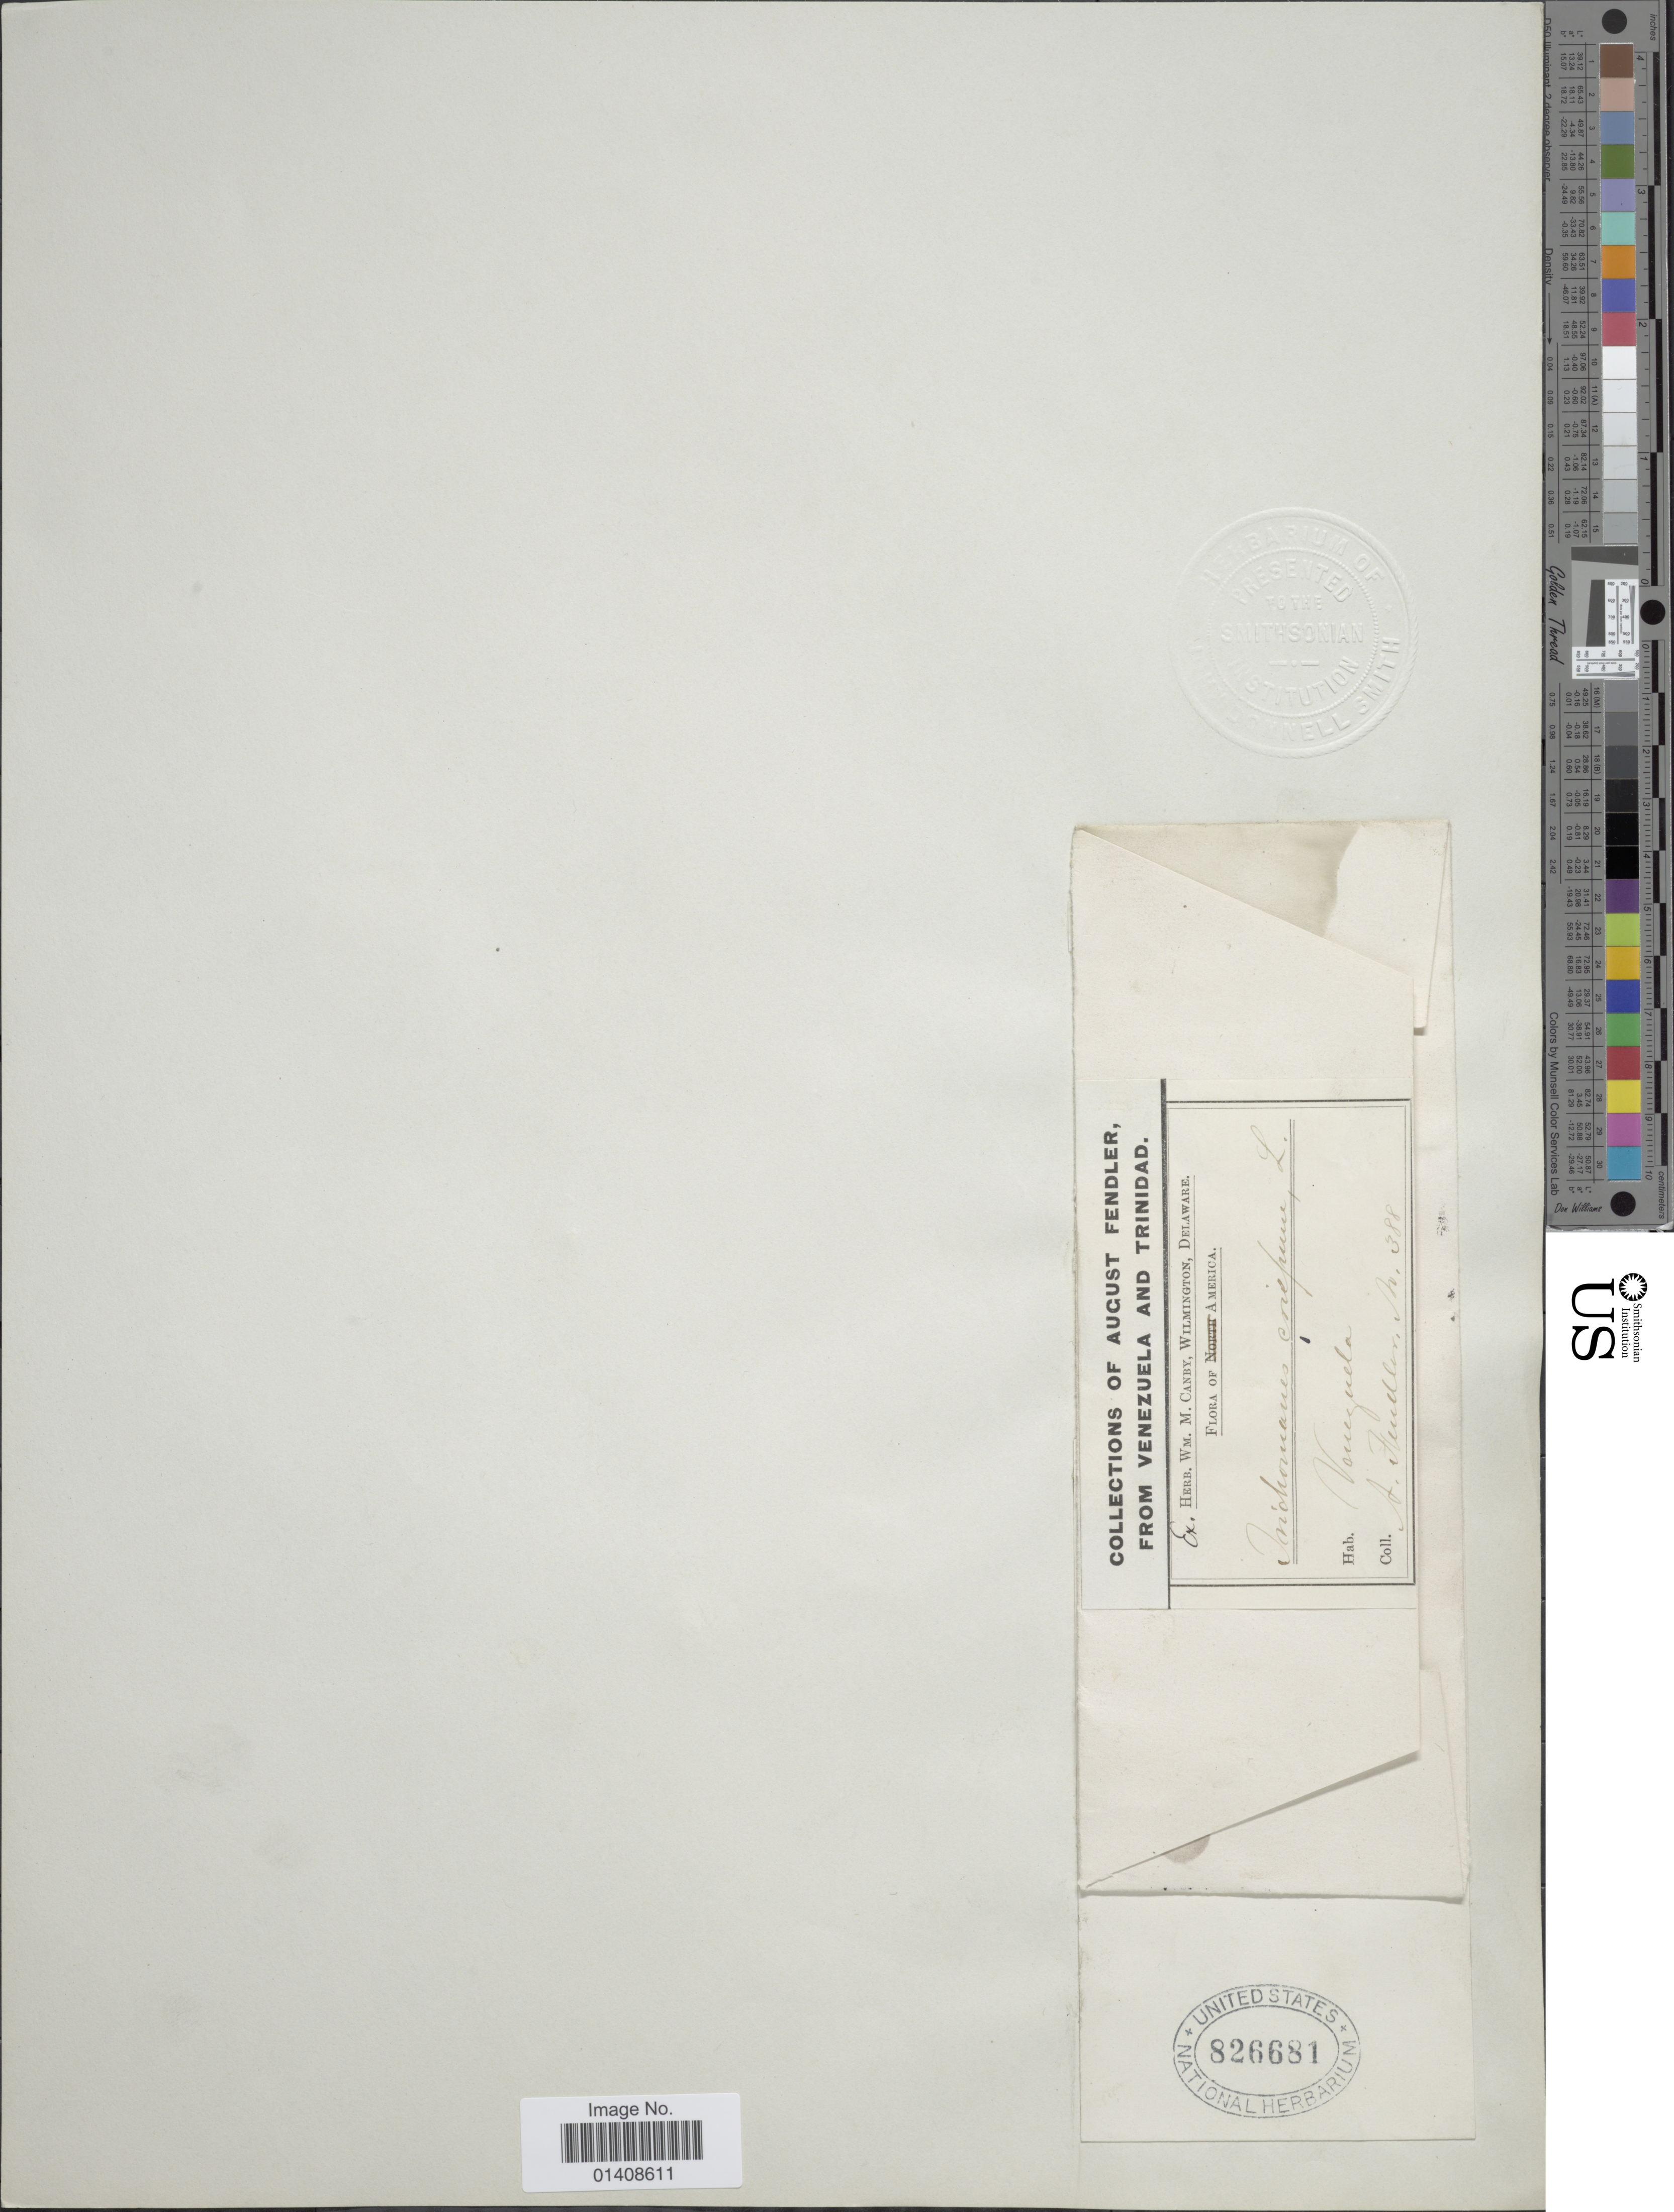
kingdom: Plantae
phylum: Tracheophyta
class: Polypodiopsida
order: Hymenophyllales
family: Hymenophyllaceae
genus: Trichomanes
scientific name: Trichomanes crispum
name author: L.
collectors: A. Fendler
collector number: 388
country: Venezuela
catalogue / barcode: US 826681